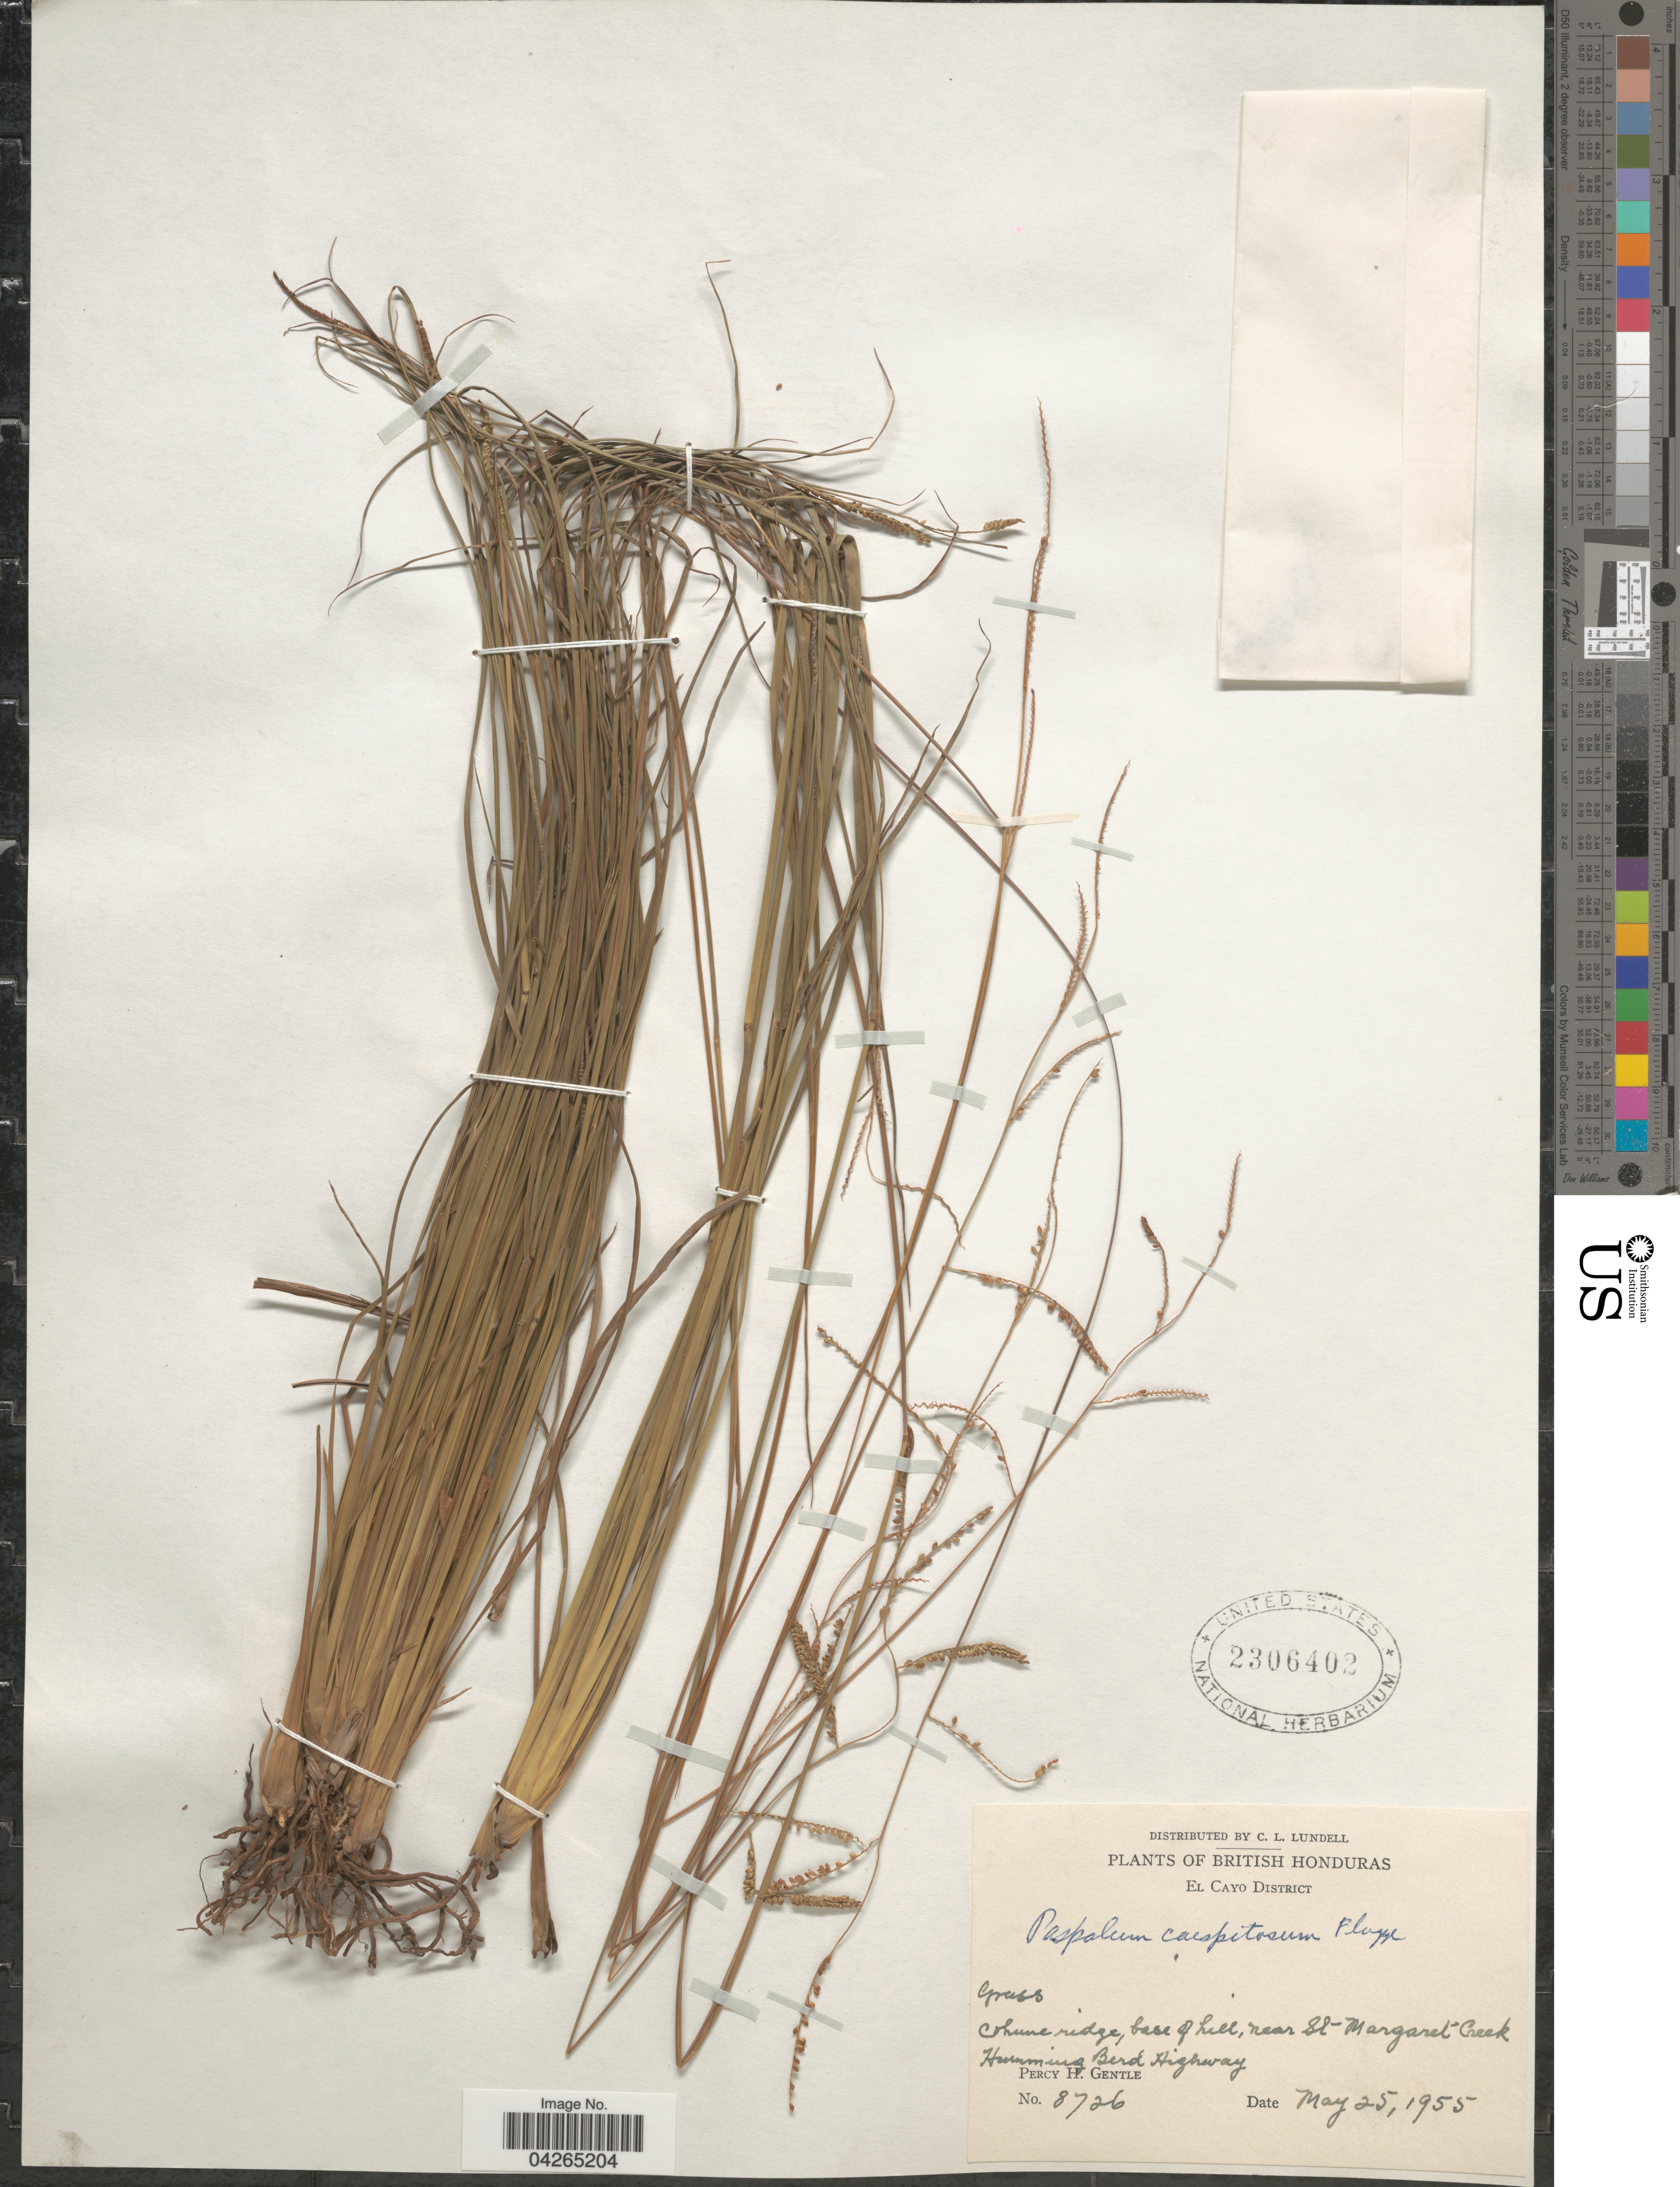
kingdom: Plantae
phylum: Tracheophyta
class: Liliopsida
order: Poales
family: Poaceae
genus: Paspalum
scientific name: Paspalum caespitosum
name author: Flüggé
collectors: P. H. Gentle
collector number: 8726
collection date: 1955-05-25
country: Belize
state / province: Cayo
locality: British Honduras. El Cayo District. Cohune ridge, base of hill, near St Margaret Creek Humming Bird Highway.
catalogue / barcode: US 2306402